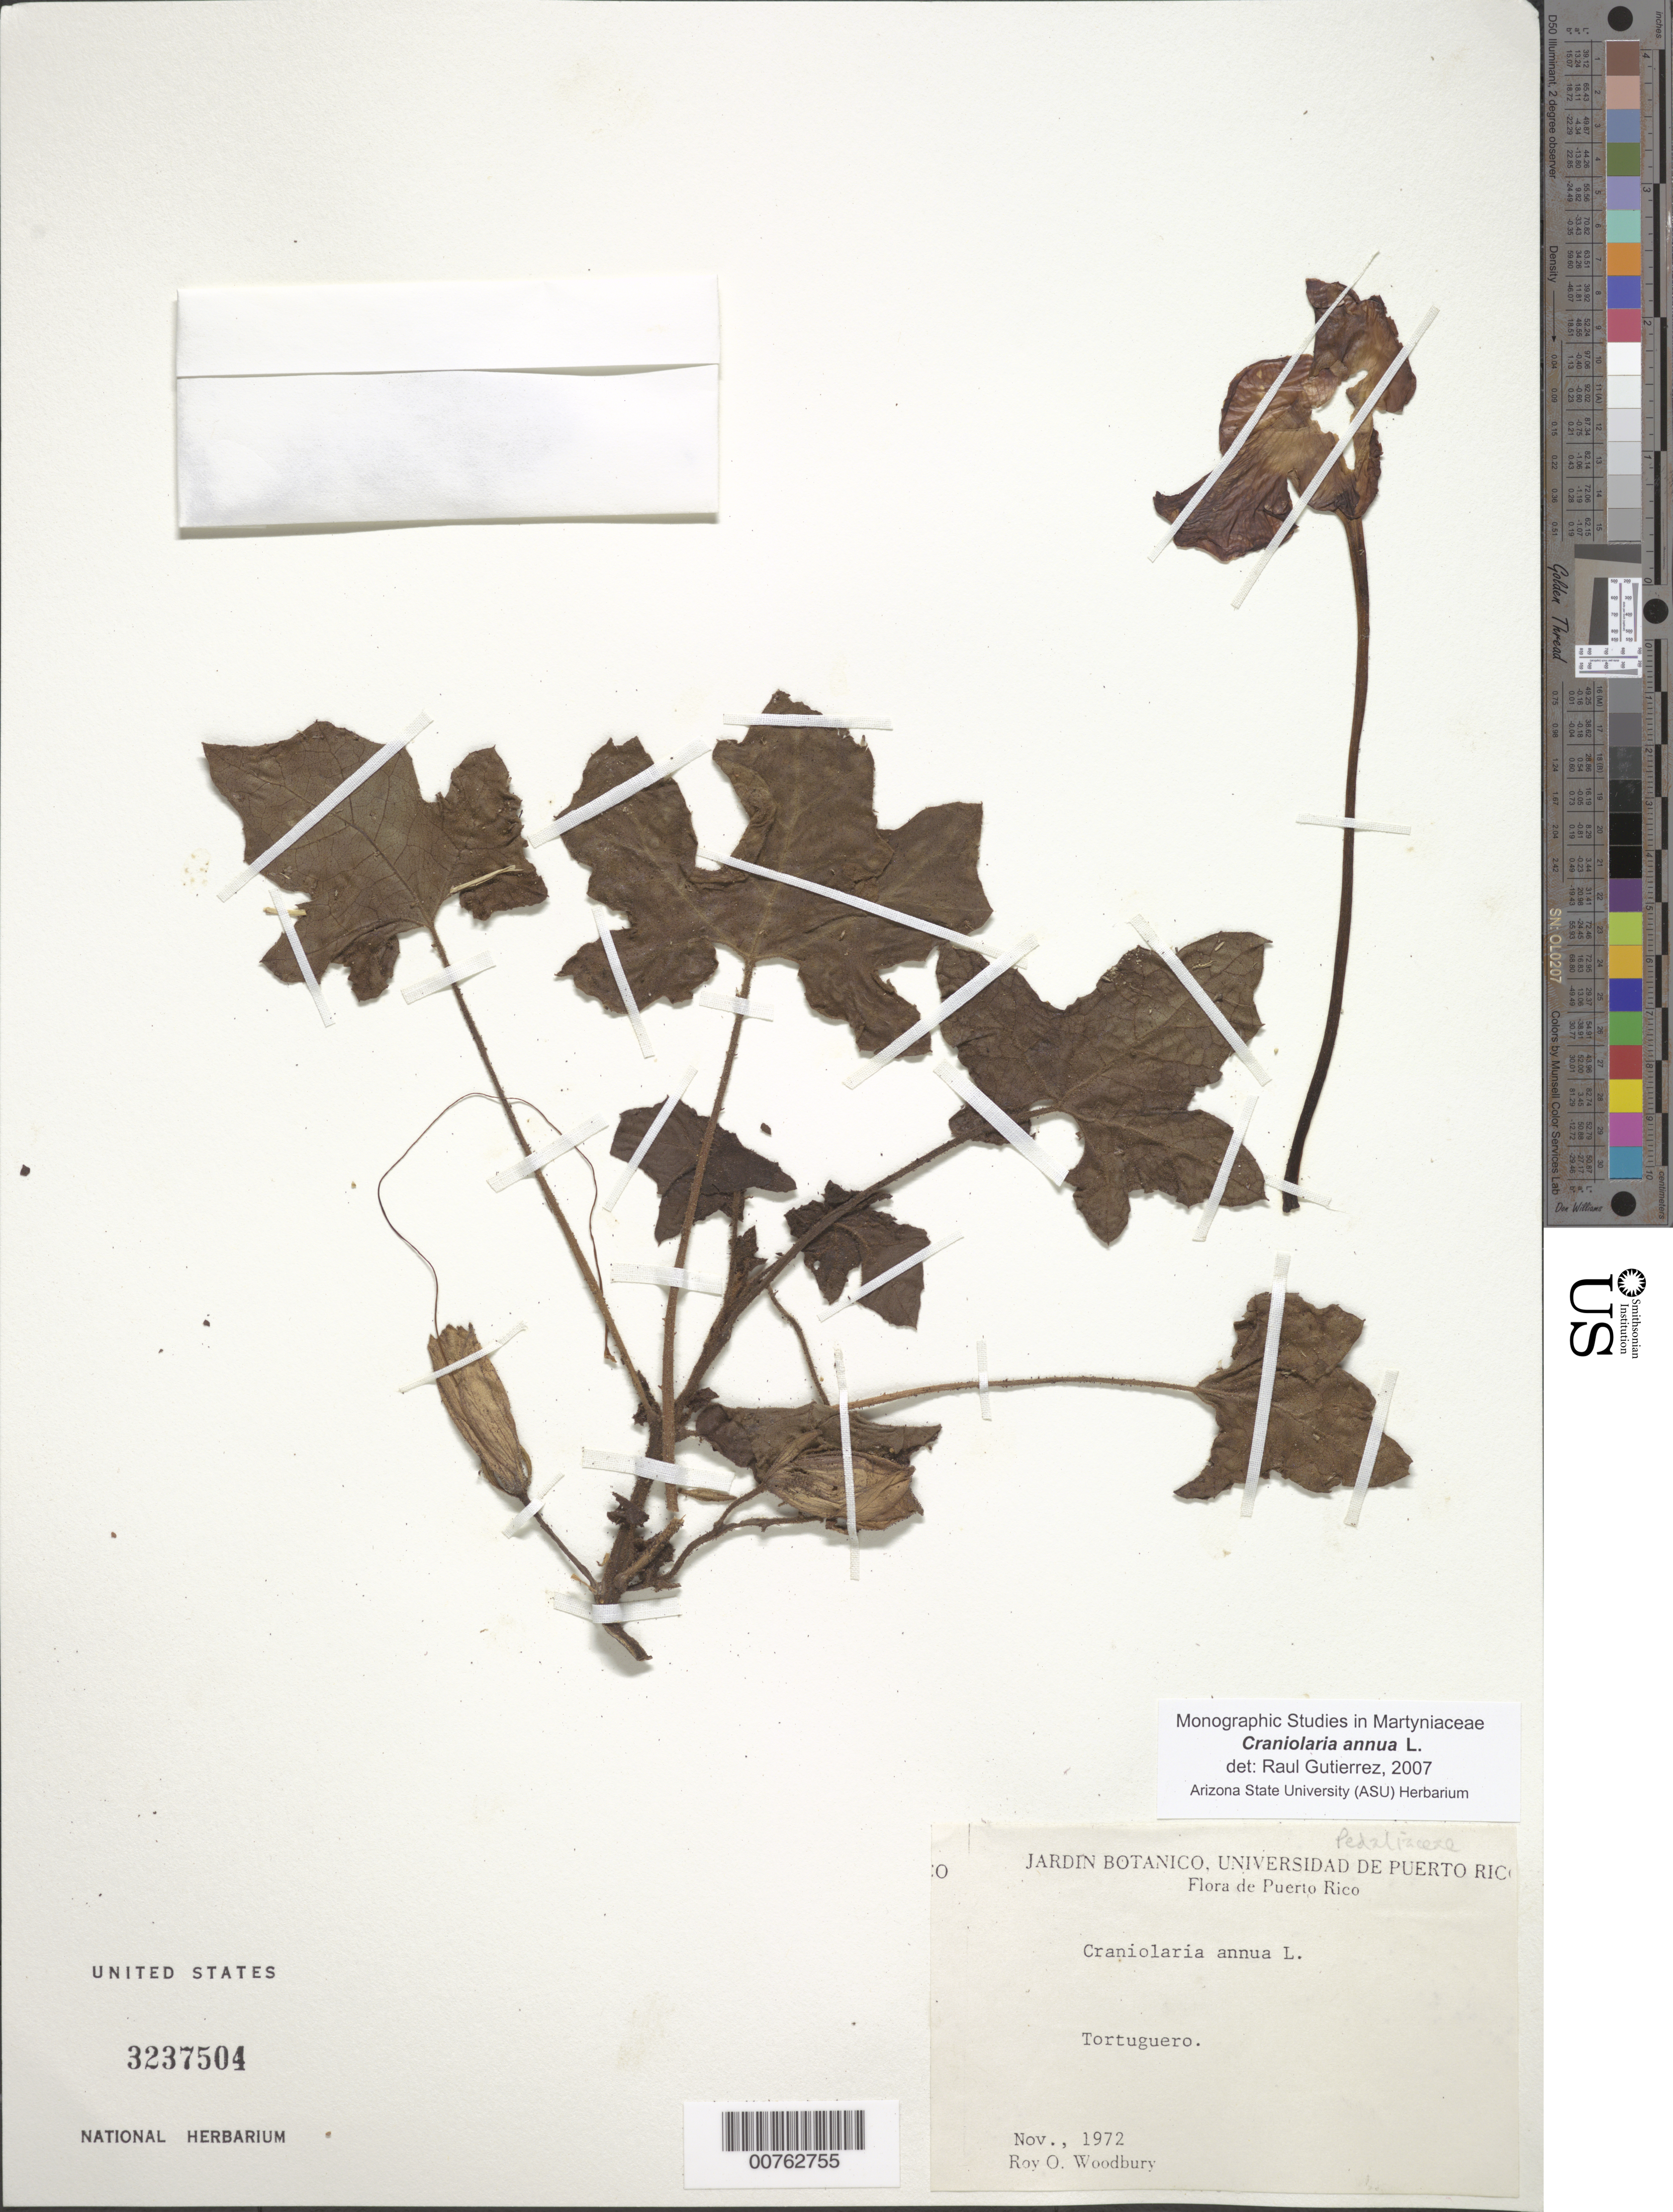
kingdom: Plantae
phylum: Tracheophyta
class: Magnoliopsida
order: Lamiales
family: Martyniaceae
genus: Craniolaria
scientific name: Craniolaria annua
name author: L.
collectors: R. O. Woodbury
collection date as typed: Nov 1972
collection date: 1972-11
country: Puerto Rico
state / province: Vega Baja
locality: Tortuguero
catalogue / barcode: US 3237504